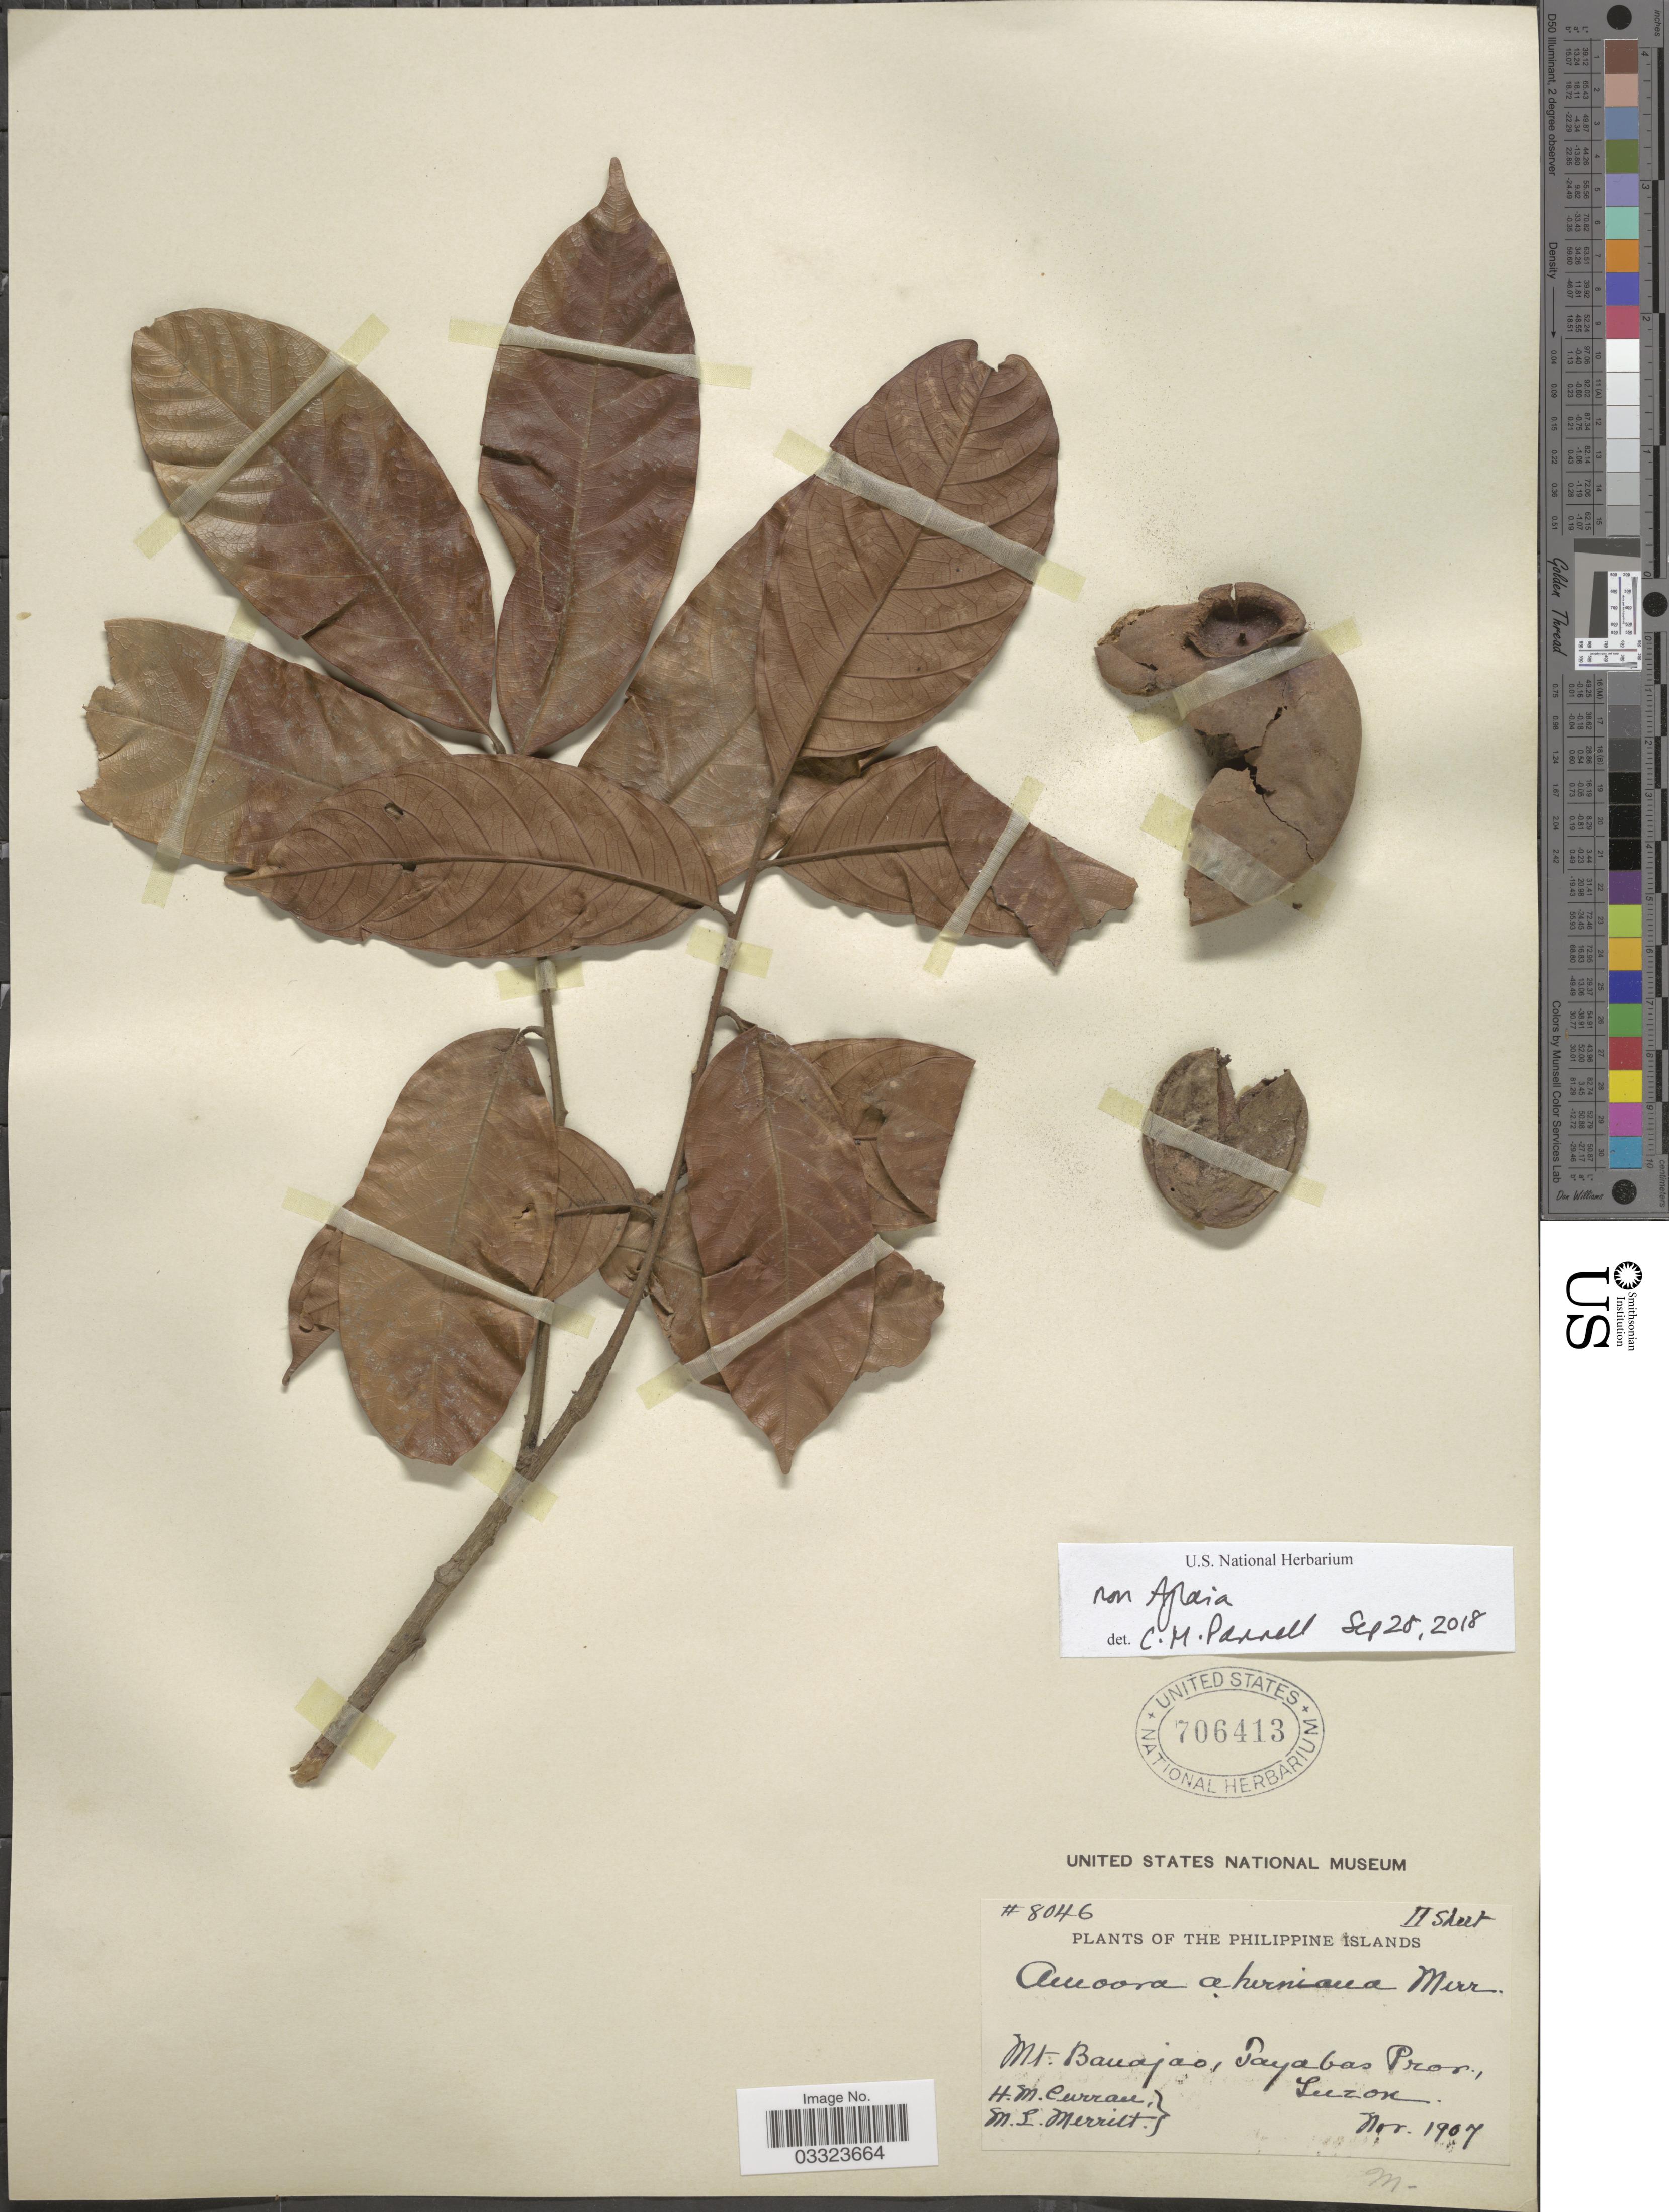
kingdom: Plantae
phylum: Tracheophyta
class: Magnoliopsida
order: Sapindales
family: Meliaceae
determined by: Pannell, C. M.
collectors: H. M. Curran & M. L. Merritt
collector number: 8046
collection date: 1907-11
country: Philippines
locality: Mt. Bauajao, Tayabas Prov., Luzon.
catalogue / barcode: US 706413